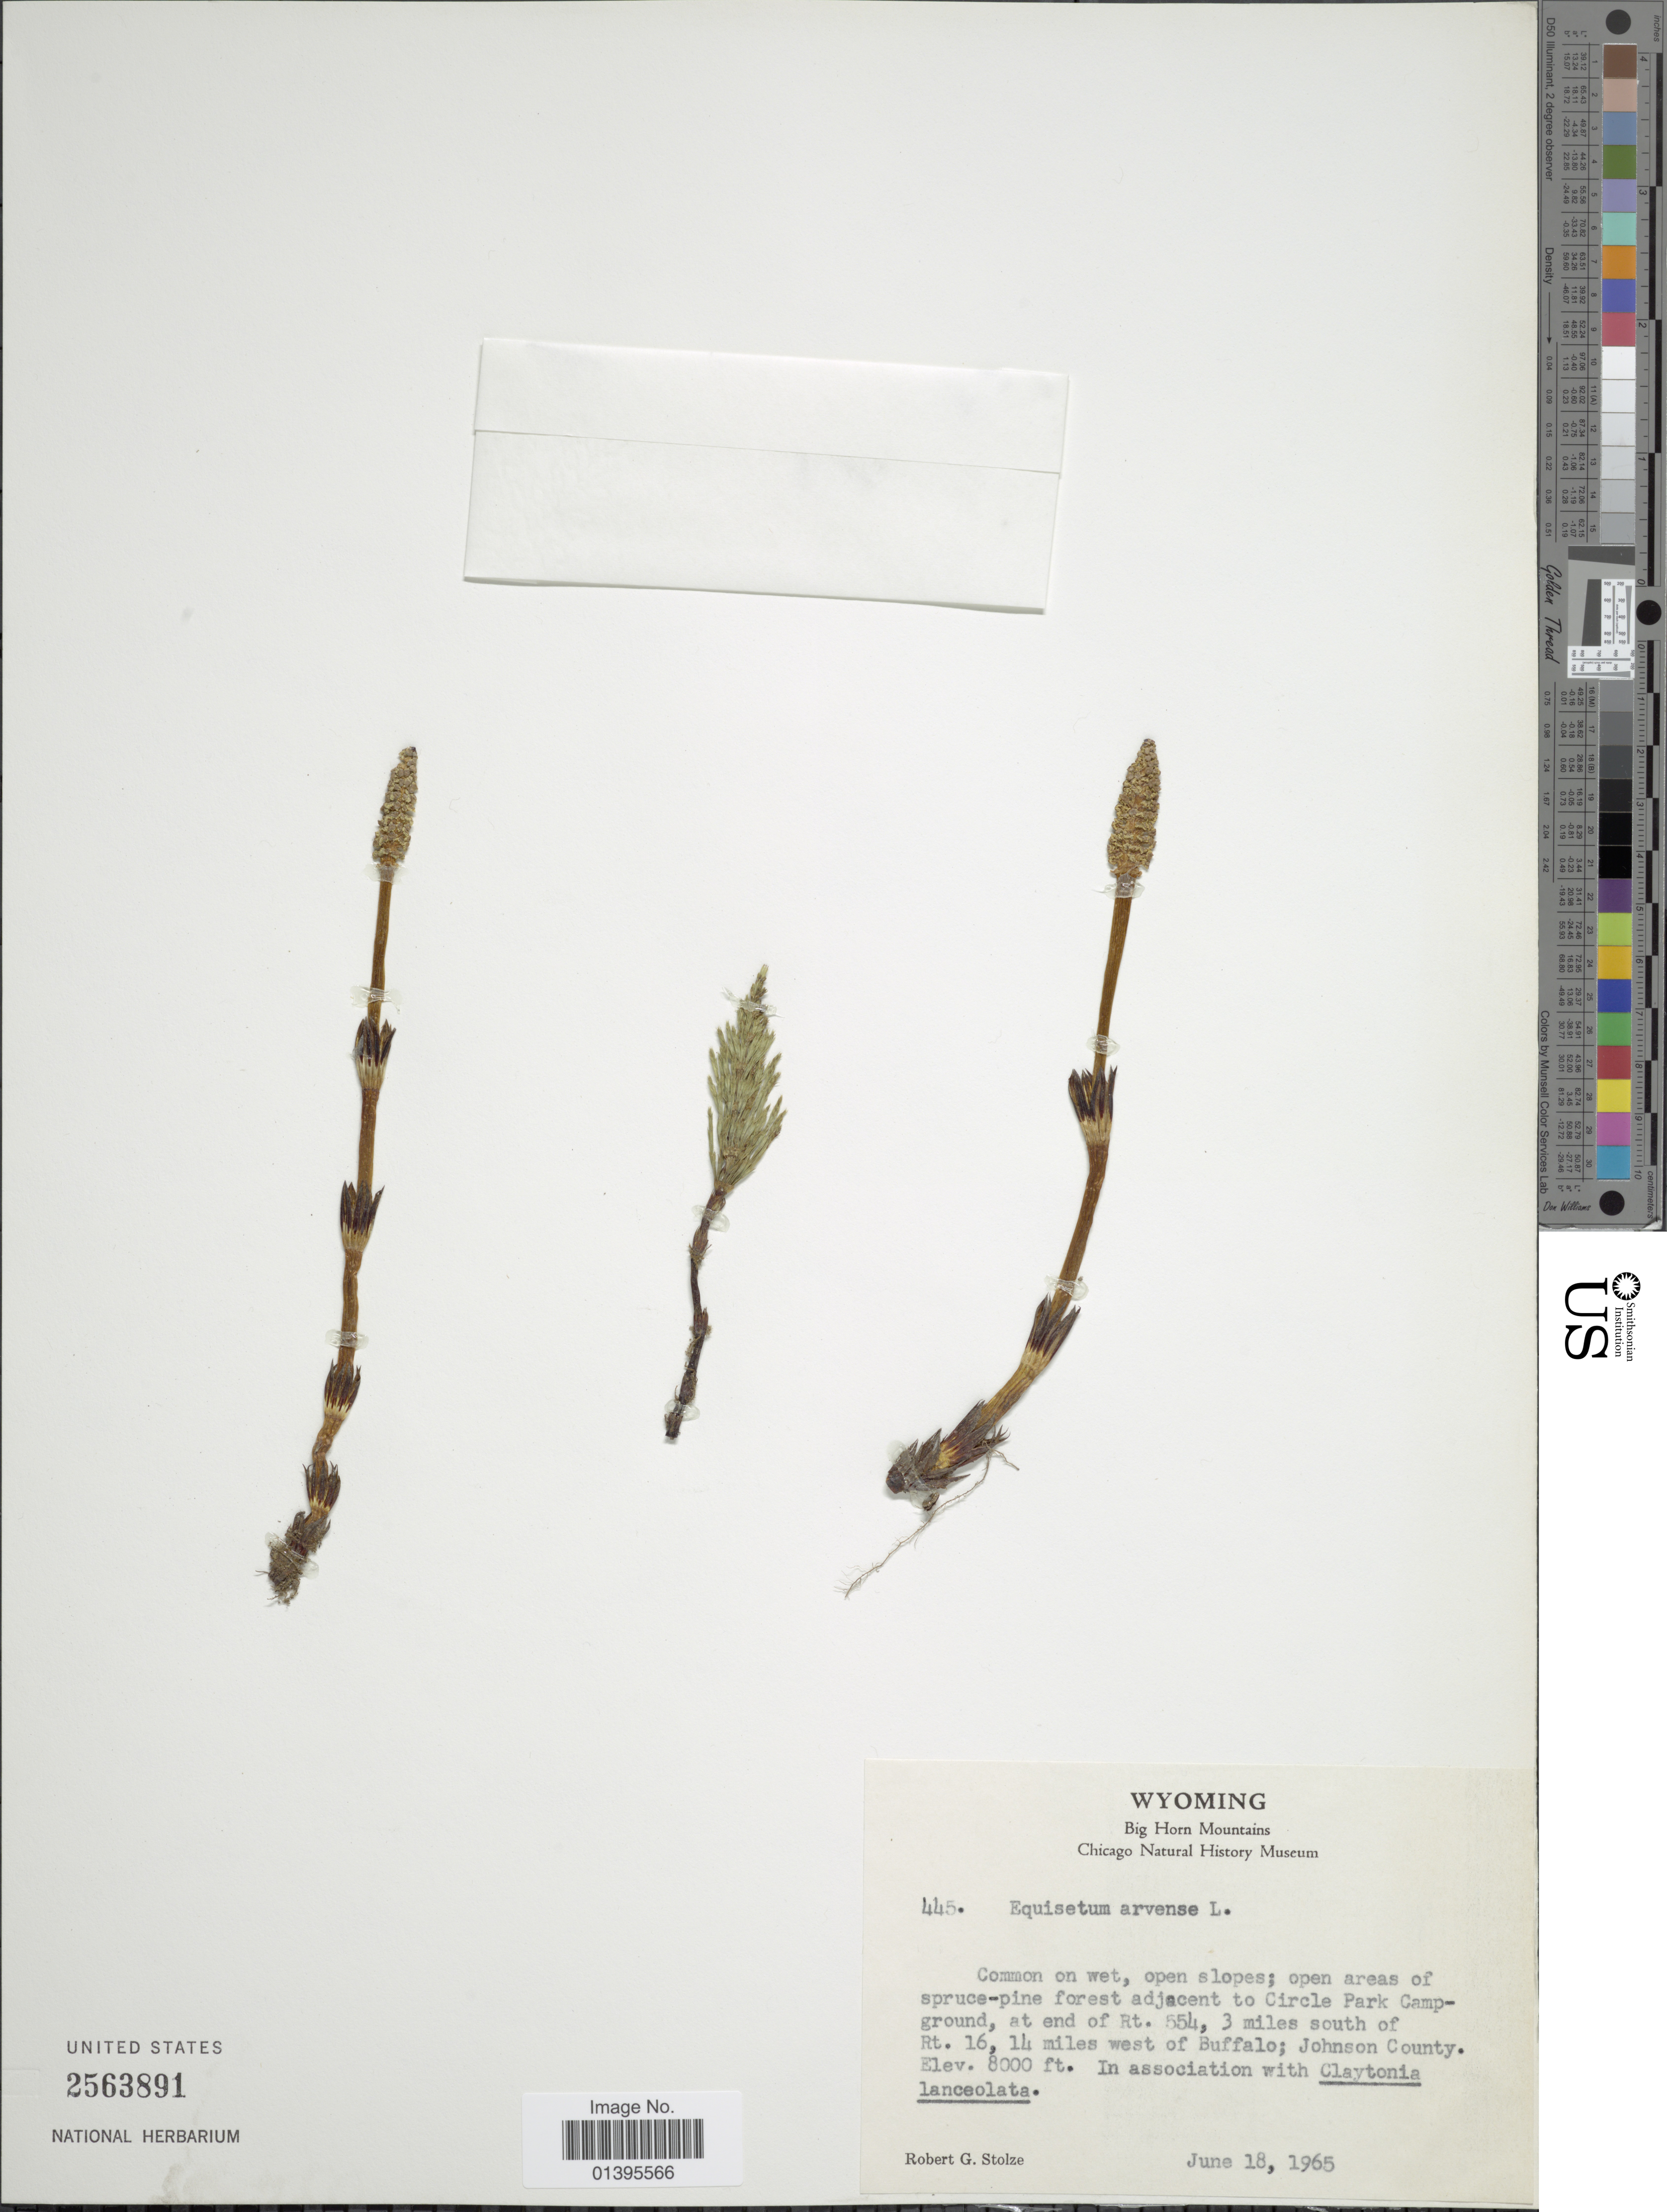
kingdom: Plantae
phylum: Tracheophyta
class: Polypodiopsida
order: Equisetales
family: Equisetaceae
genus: Equisetum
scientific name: Equisetum arvense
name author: L.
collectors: R. G. Stolze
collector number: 445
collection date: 1965-06-18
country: United States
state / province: Wyoming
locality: Big Horn Mountains, Open areas to spruce-pine forest adjacent to Circle Park Campground, at end of Rt. 554, 3 miles south of Rt. 16, 14 miles west of Buffalo; Johnston County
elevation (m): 2438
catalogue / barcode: US 2563891